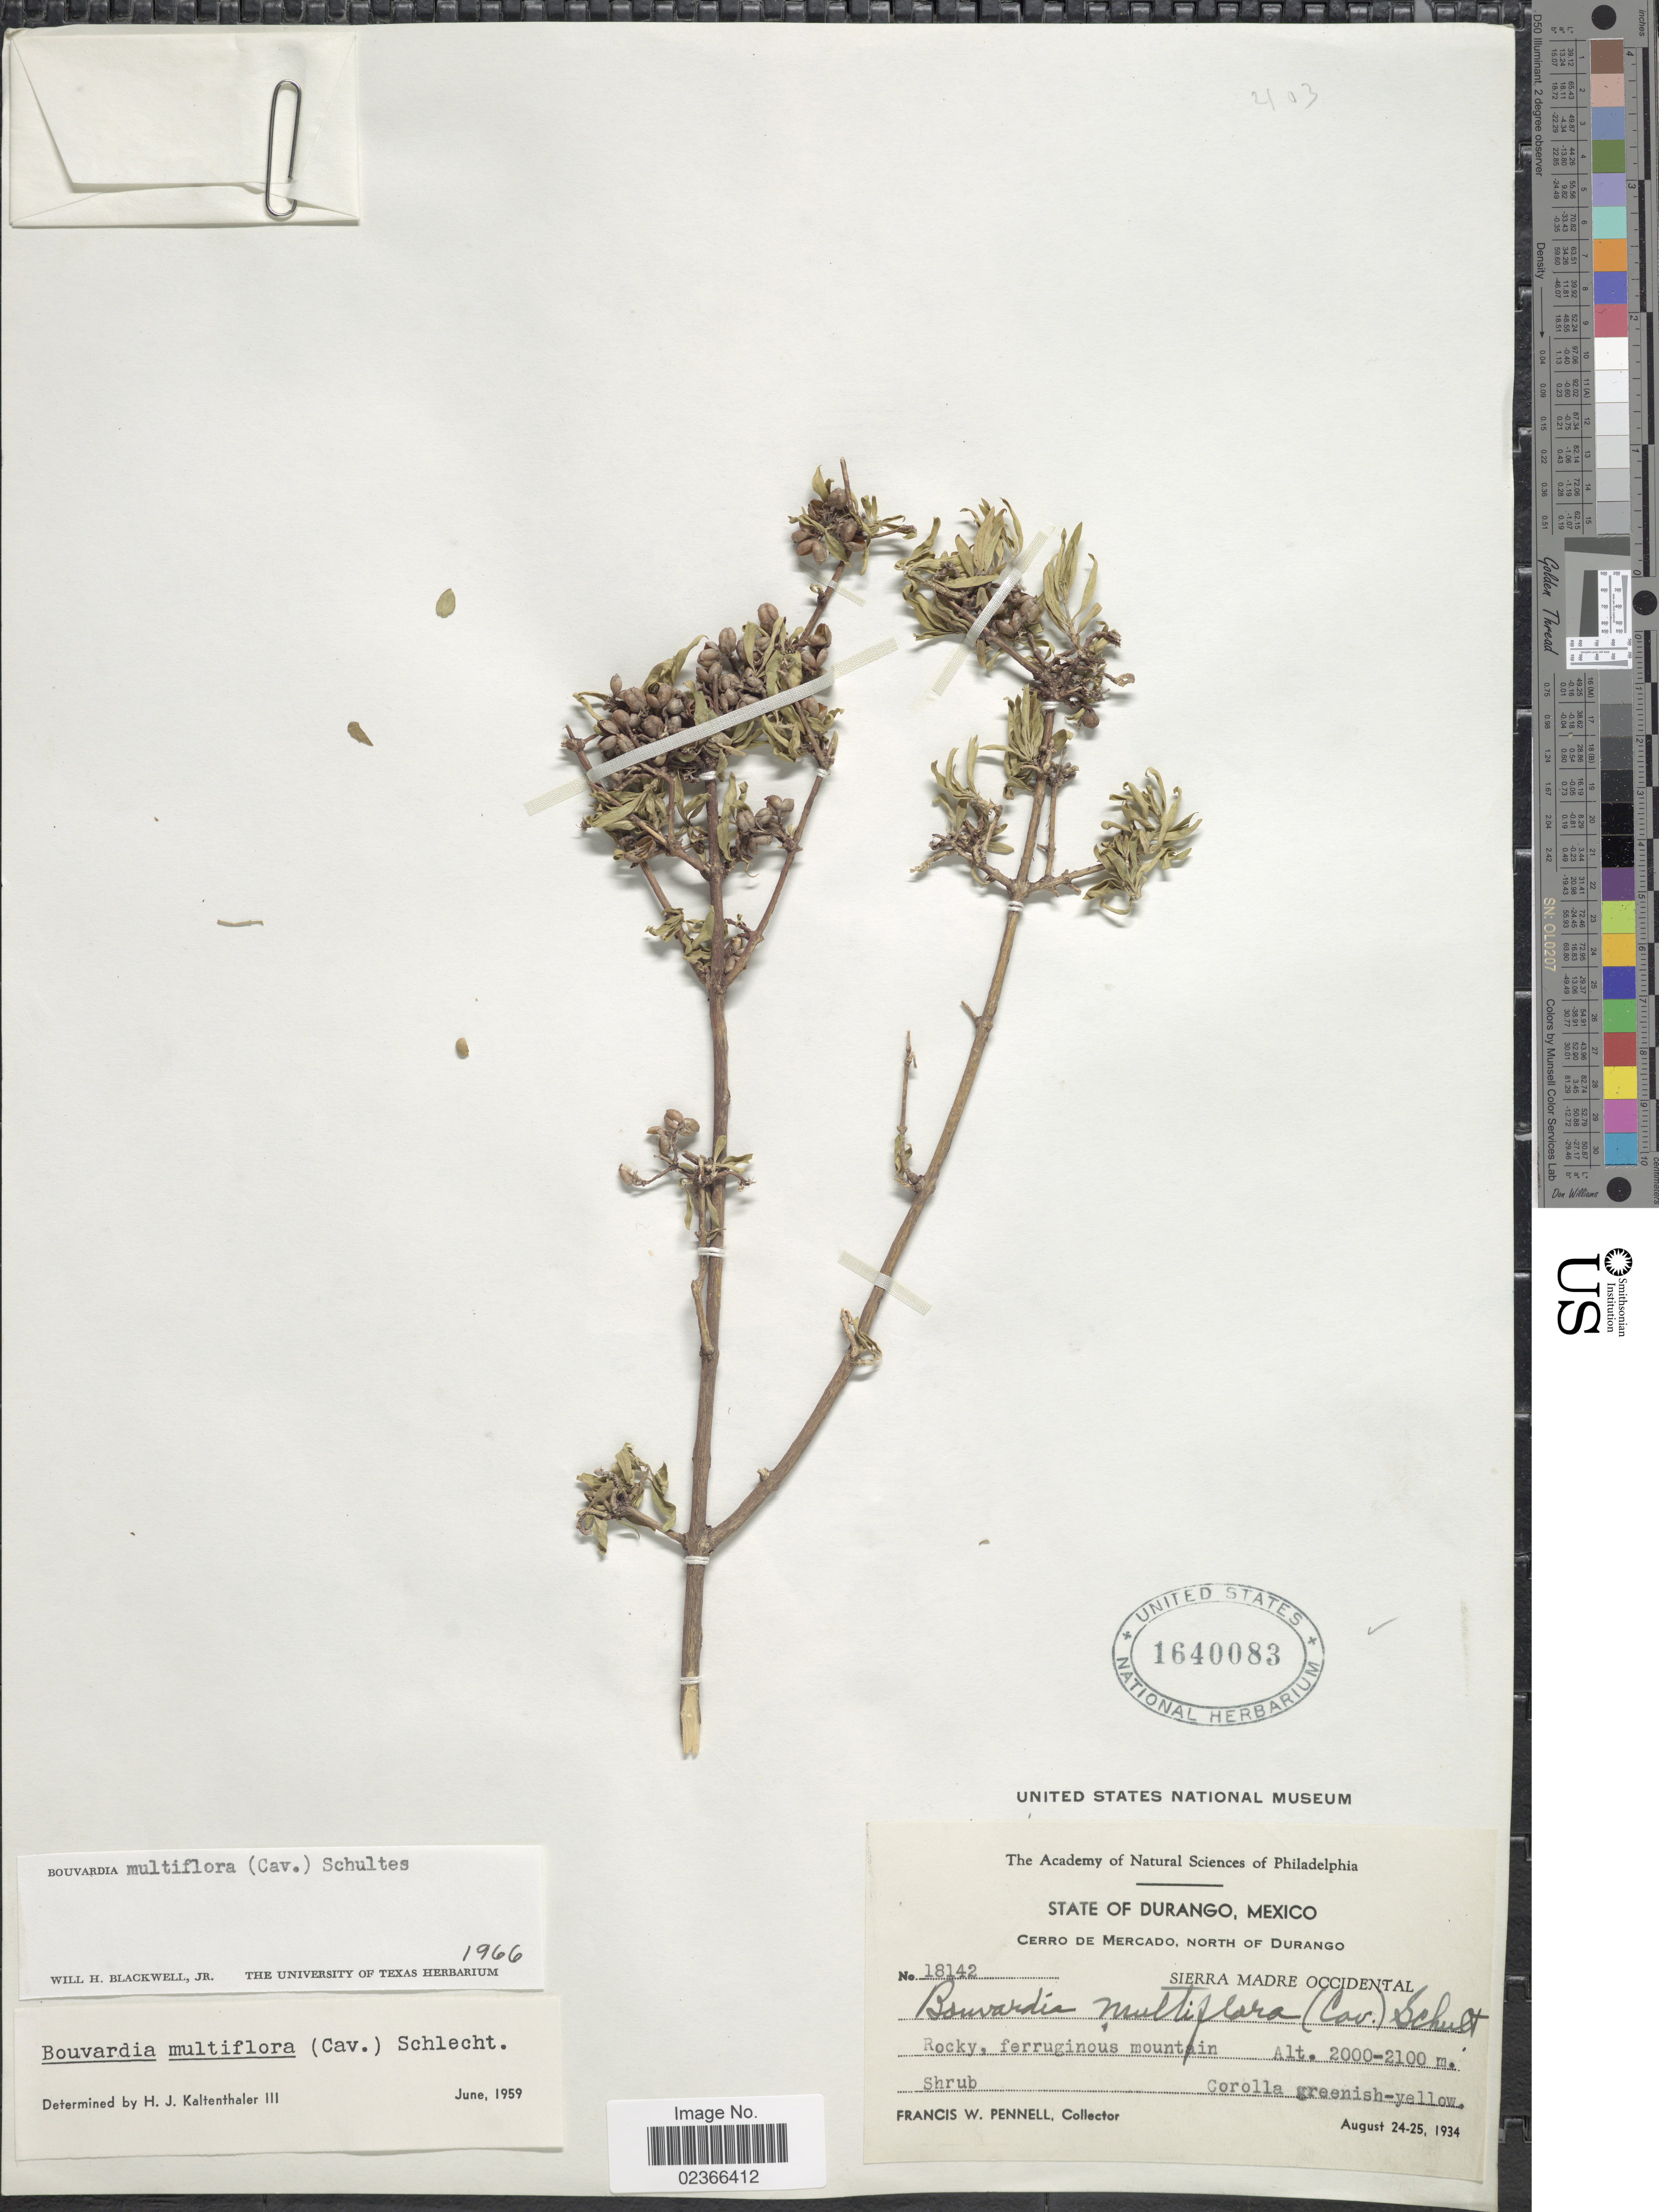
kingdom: Plantae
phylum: Tracheophyta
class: Magnoliopsida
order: Gentianales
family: Rubiaceae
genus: Bouvardia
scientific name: Bouvardia multiflora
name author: (Cav.) Schult.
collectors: F. W. Pennell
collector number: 18142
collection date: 1934-08-24/1934-08-25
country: Mexico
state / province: Durango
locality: Cerro de Mercado, North of Durango, Sierra Made Occidental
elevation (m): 2000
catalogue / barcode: US 1640083